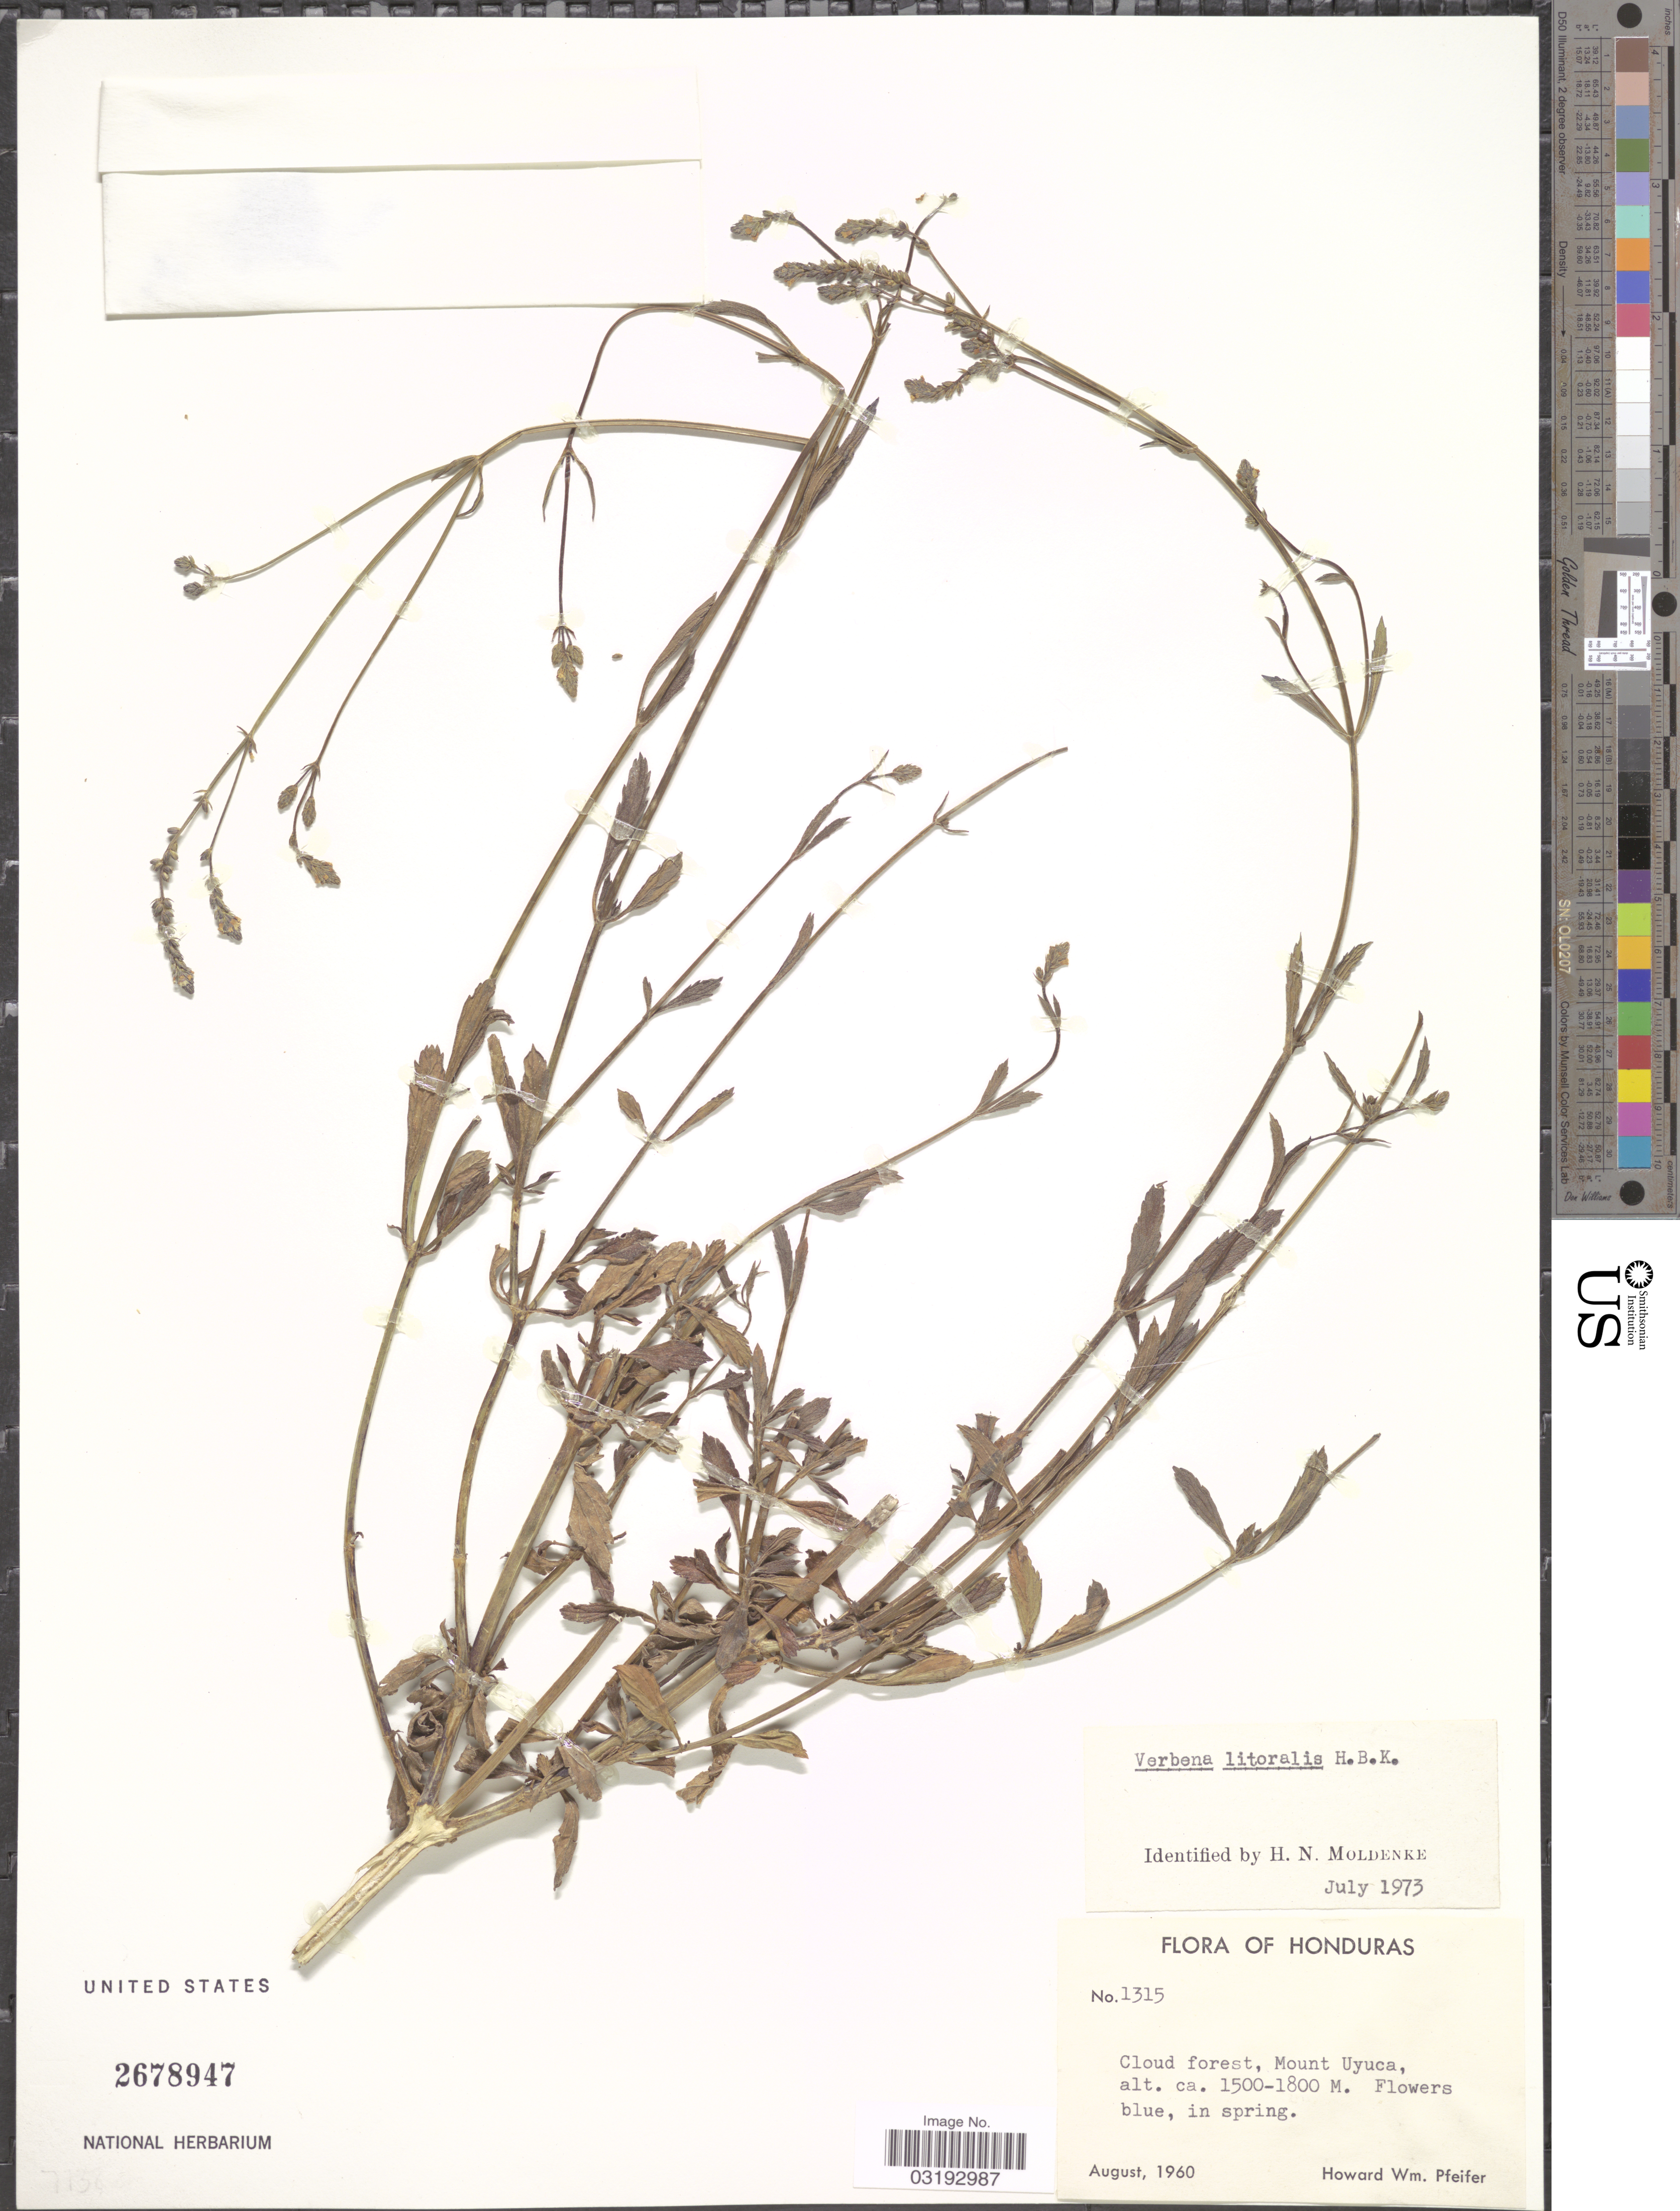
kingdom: Plantae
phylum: Tracheophyta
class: Magnoliopsida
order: Lamiales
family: Verbenaceae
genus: Verbena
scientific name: Verbena litoralis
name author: Kunth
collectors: H. W. Pfeifer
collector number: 1315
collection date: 1960-08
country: Honduras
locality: Cloud forest, Mount Uyuca.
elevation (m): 1500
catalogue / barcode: US 2678947